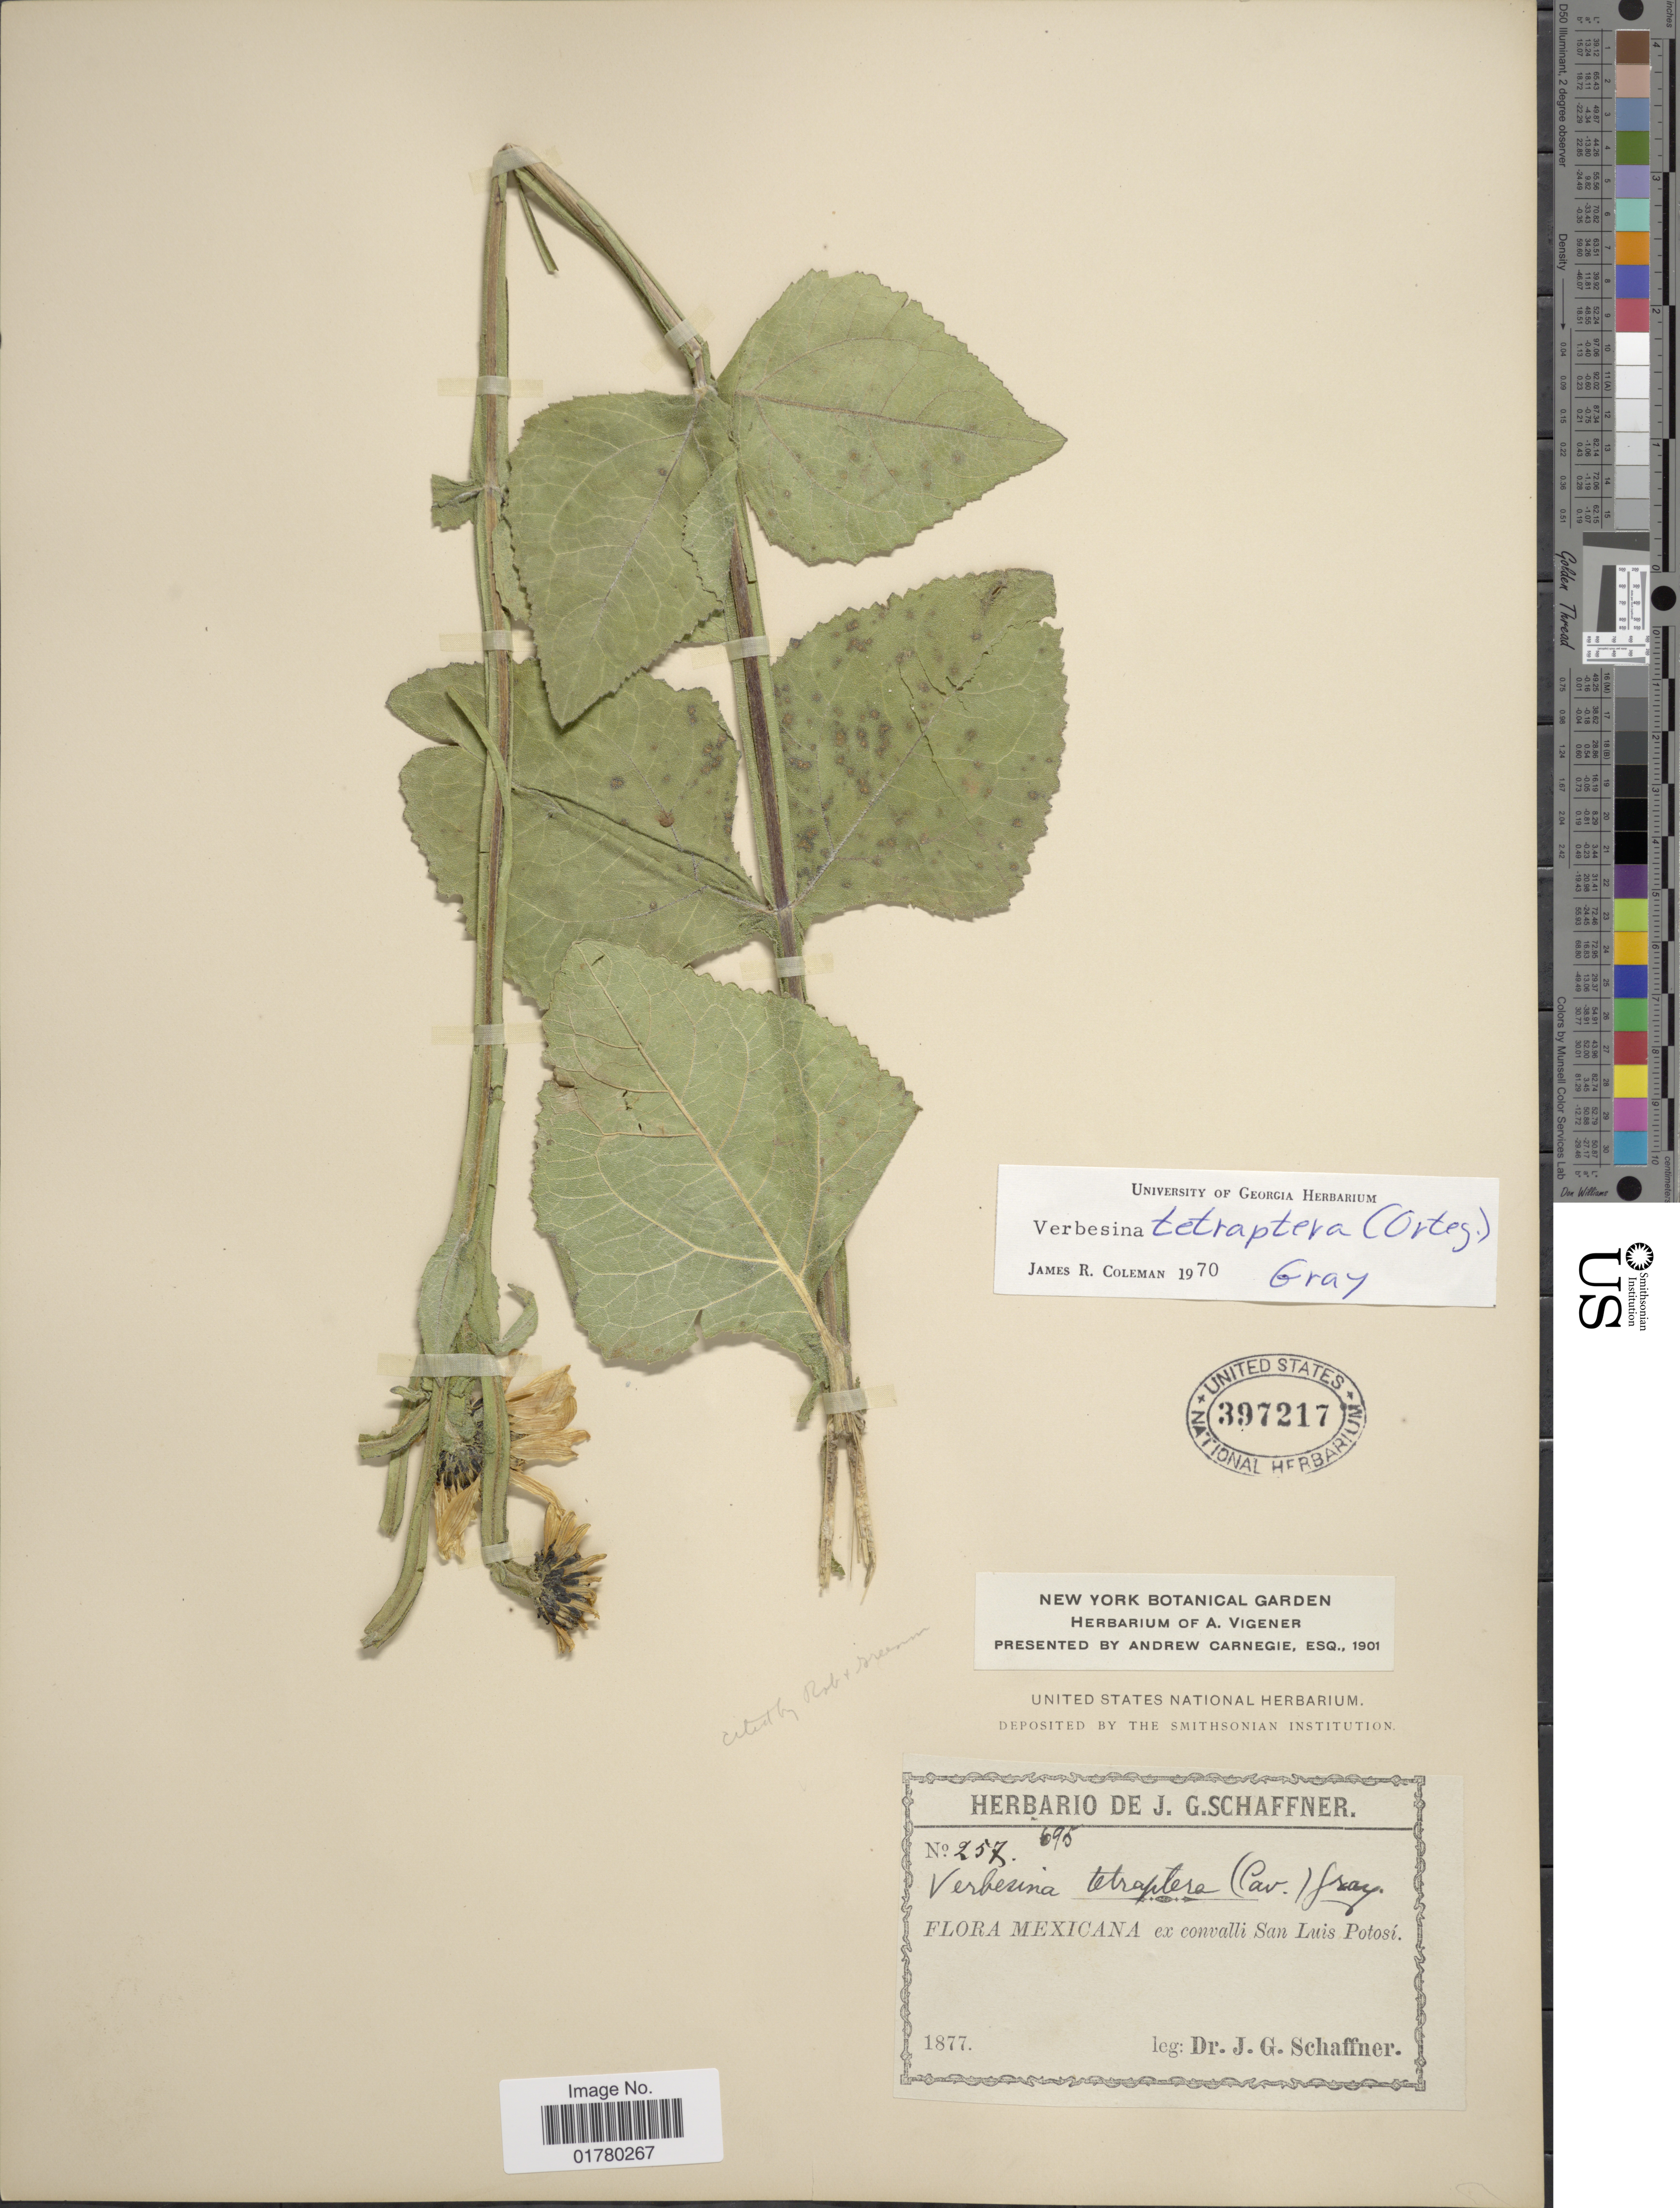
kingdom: Plantae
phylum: Tracheophyta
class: Magnoliopsida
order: Asterales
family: Asteraceae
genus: Verbesina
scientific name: Verbesina tetraptera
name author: (Ortega) A. Gray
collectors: J. G. Schaffner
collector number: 257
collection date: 1877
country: Mexico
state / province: San Luis Potosí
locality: Ex convalli San Luis Potosi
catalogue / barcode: US 397217